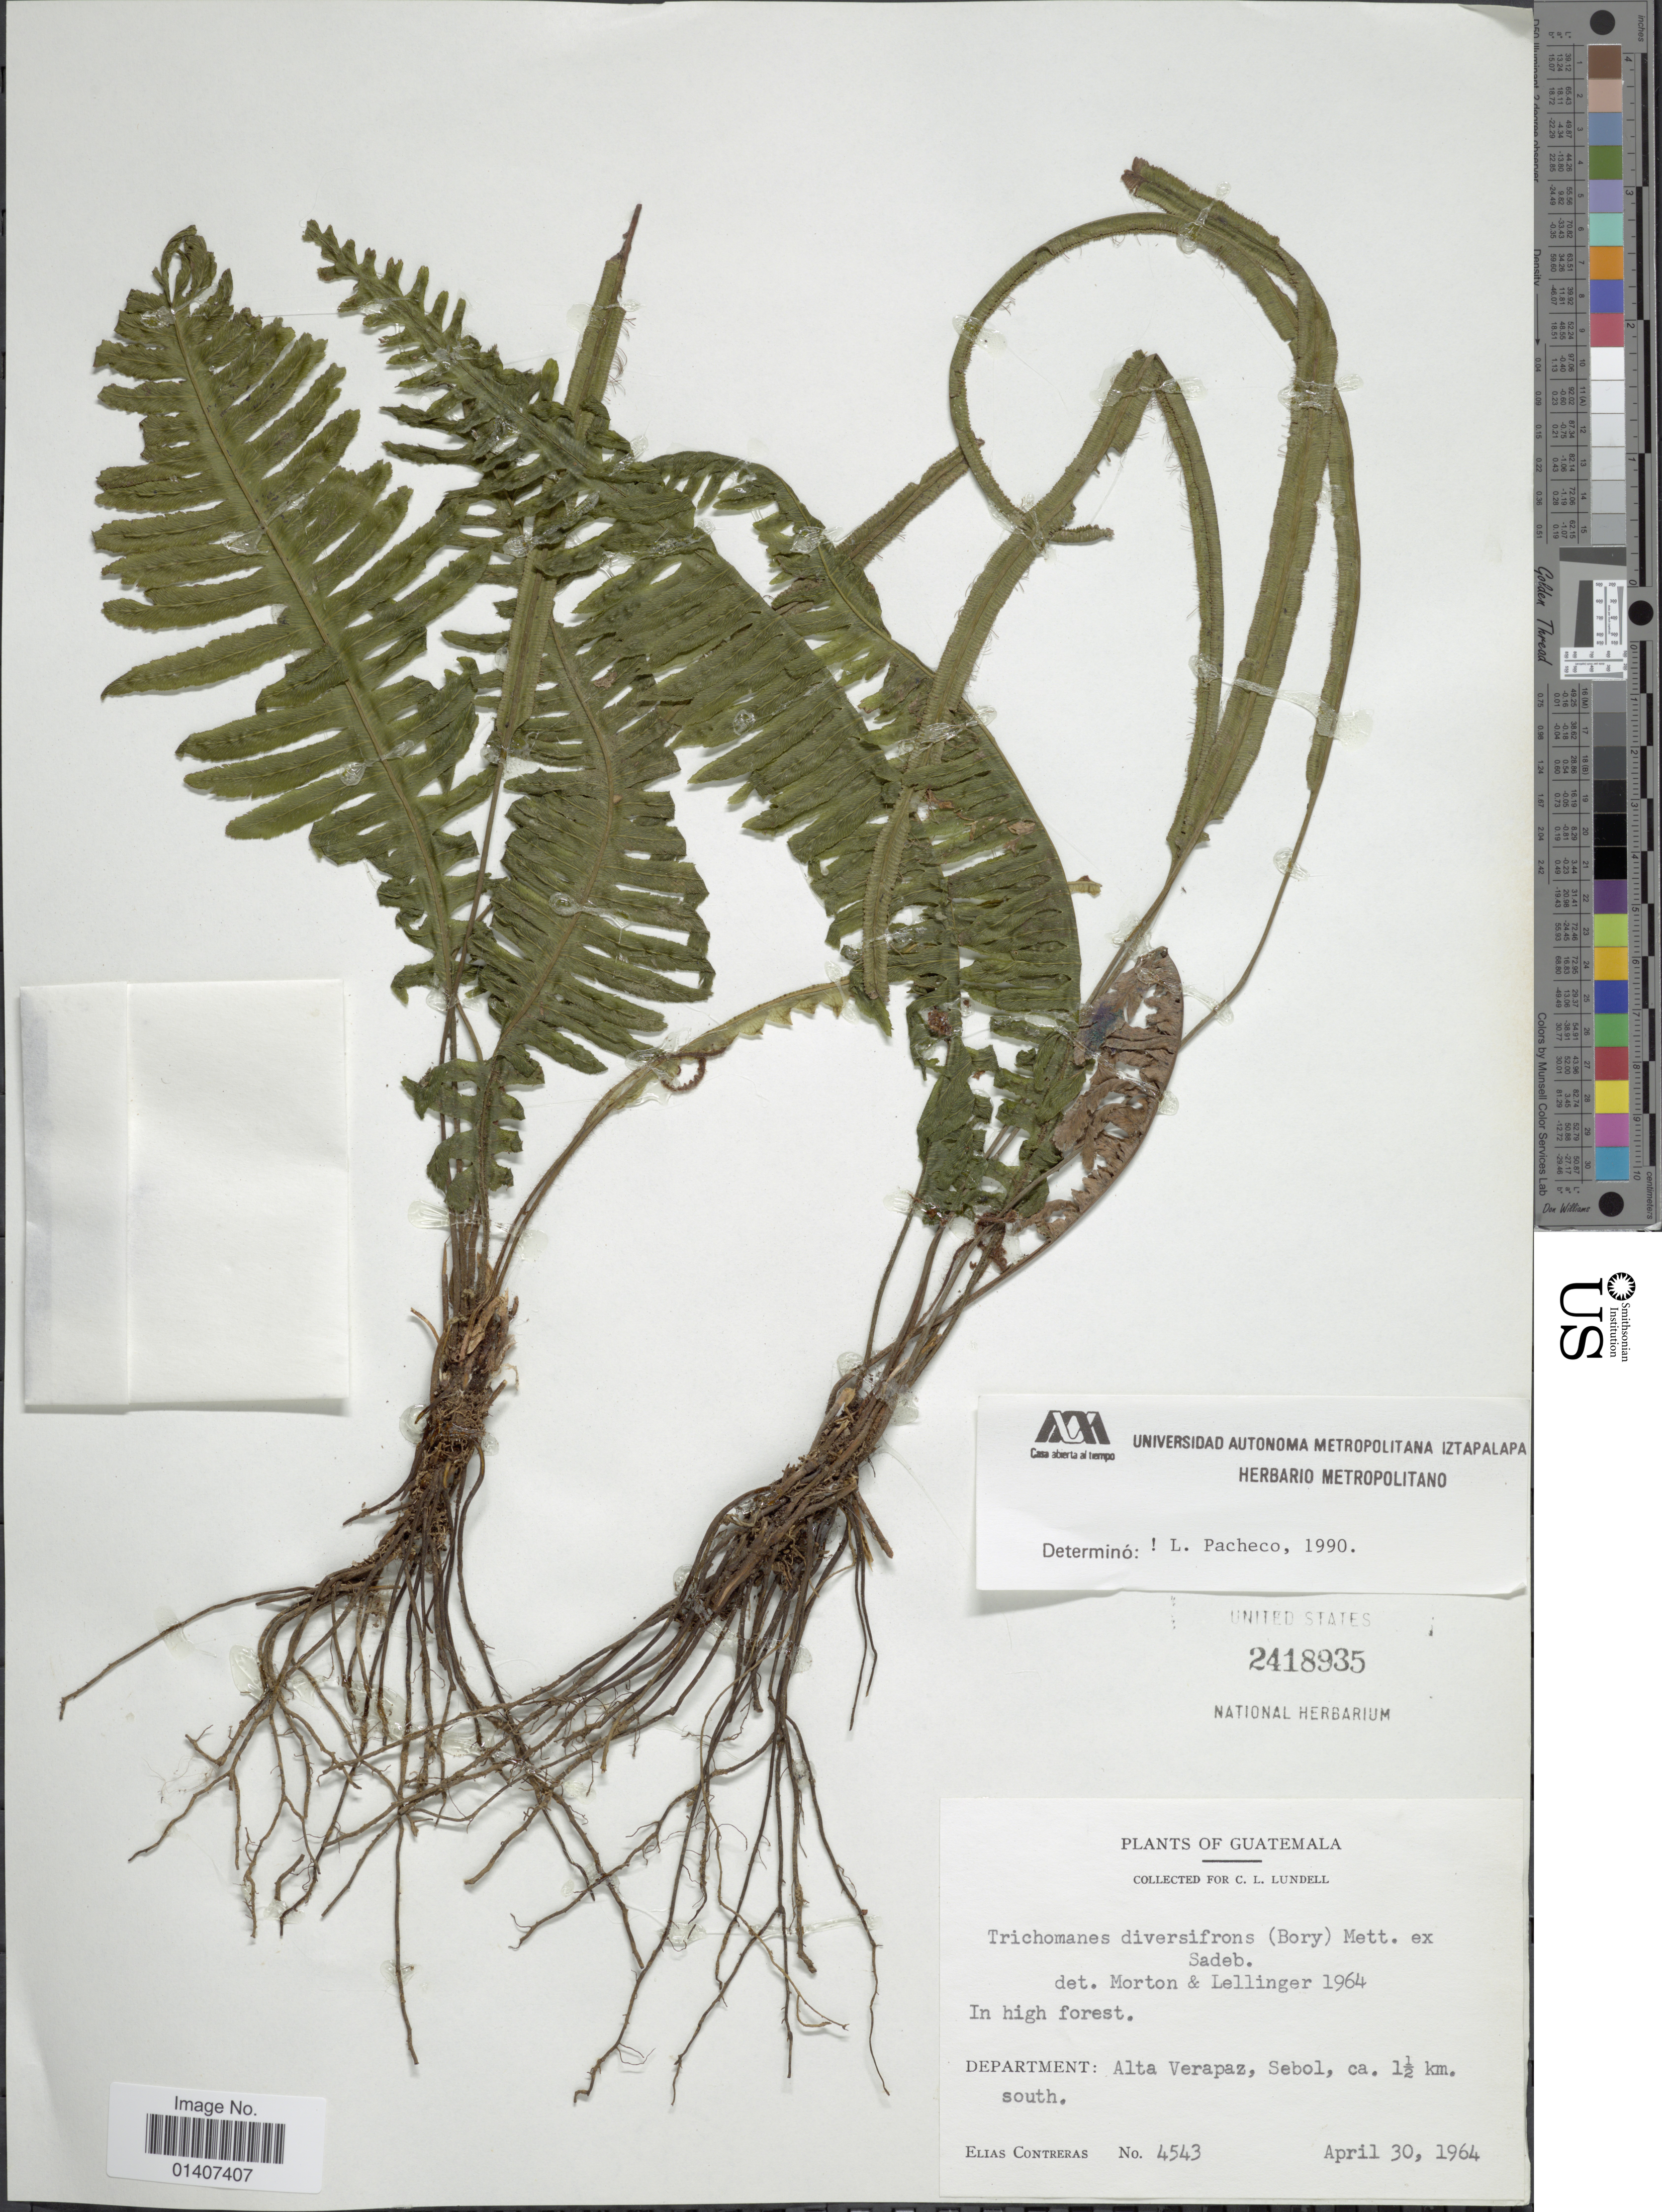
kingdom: Plantae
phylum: Tracheophyta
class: Polypodiopsida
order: Hymenophyllales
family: Hymenophyllaceae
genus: Trichomanes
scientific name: Trichomanes diversifrons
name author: (Bory) Mett. ex Sadeb.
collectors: E. Contreras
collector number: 4543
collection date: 1964-04-30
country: Guatemala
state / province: Alta Verapaz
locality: DepartmentL Alta Verapaz, Sebol, ca. 1 1/2 km south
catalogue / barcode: US 2418935